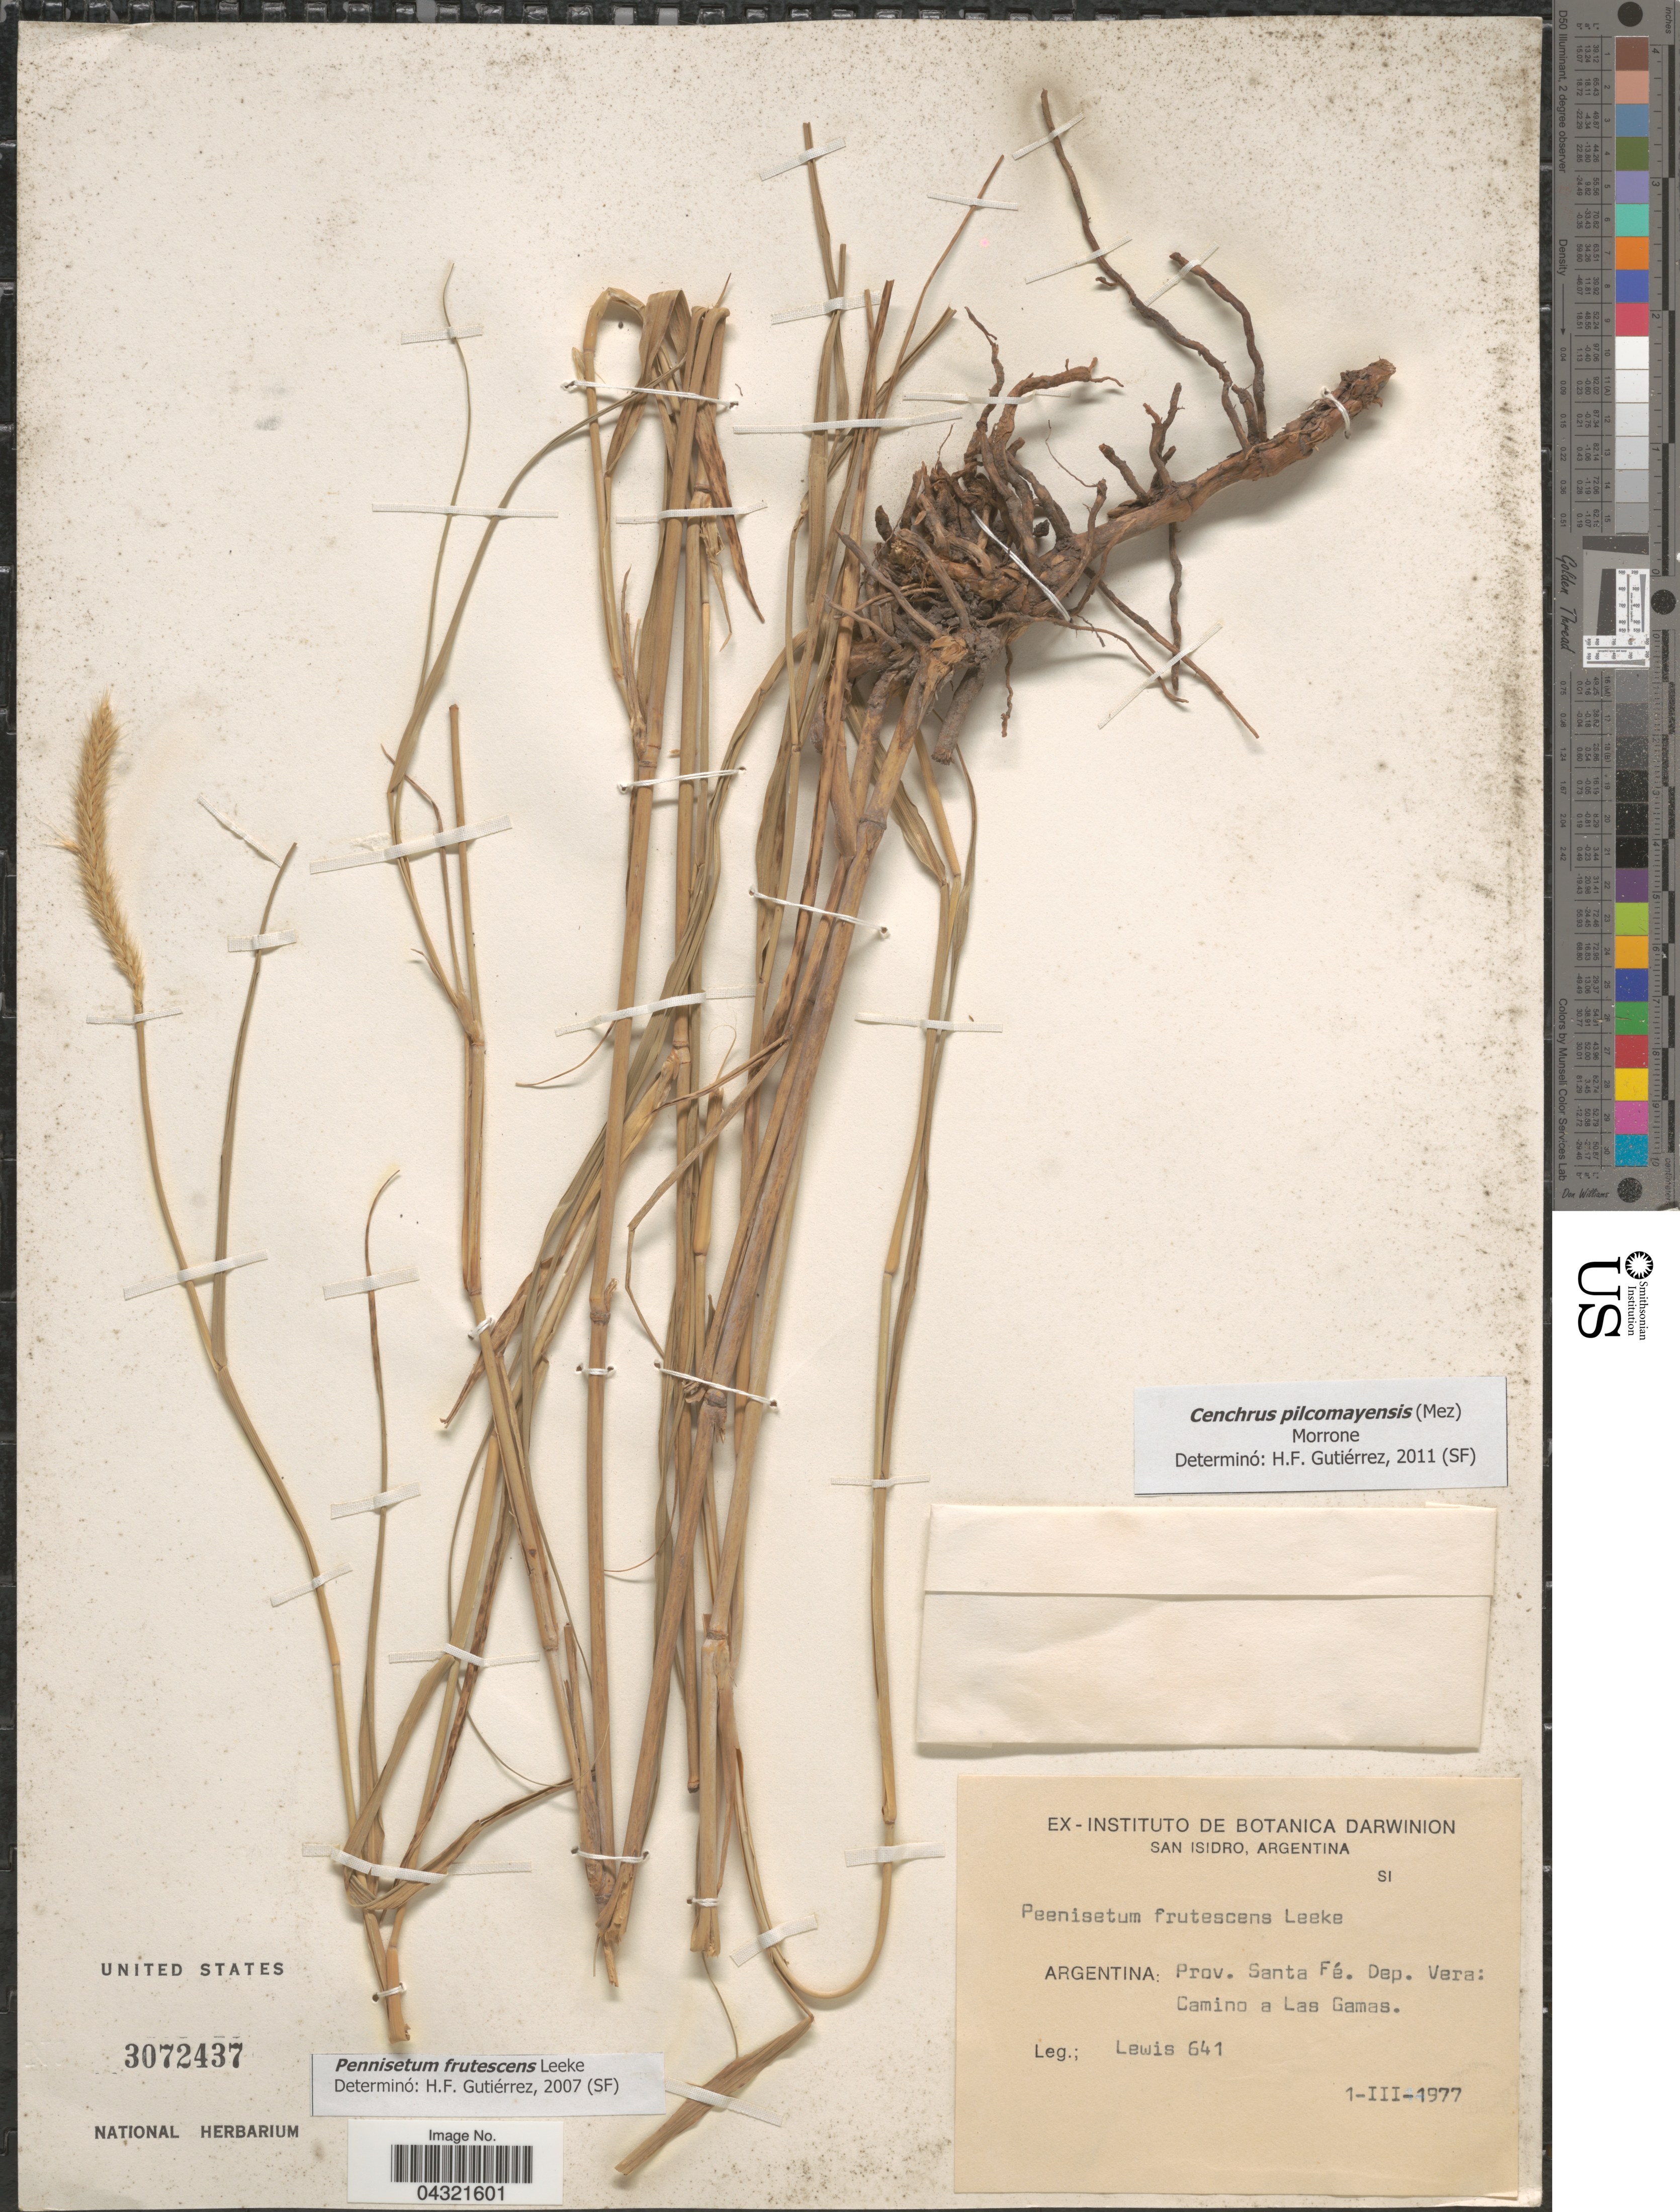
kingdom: Plantae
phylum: Tracheophyta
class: Liliopsida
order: Poales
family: Poaceae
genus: Cenchrus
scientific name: Cenchrus pilcomayensis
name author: (Mez) Morrone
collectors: -- Lewis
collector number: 641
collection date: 1977-03-01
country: Argentina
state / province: Santa Fe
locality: Dep. Vera: Camino a Las Gamas.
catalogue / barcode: US 3072437